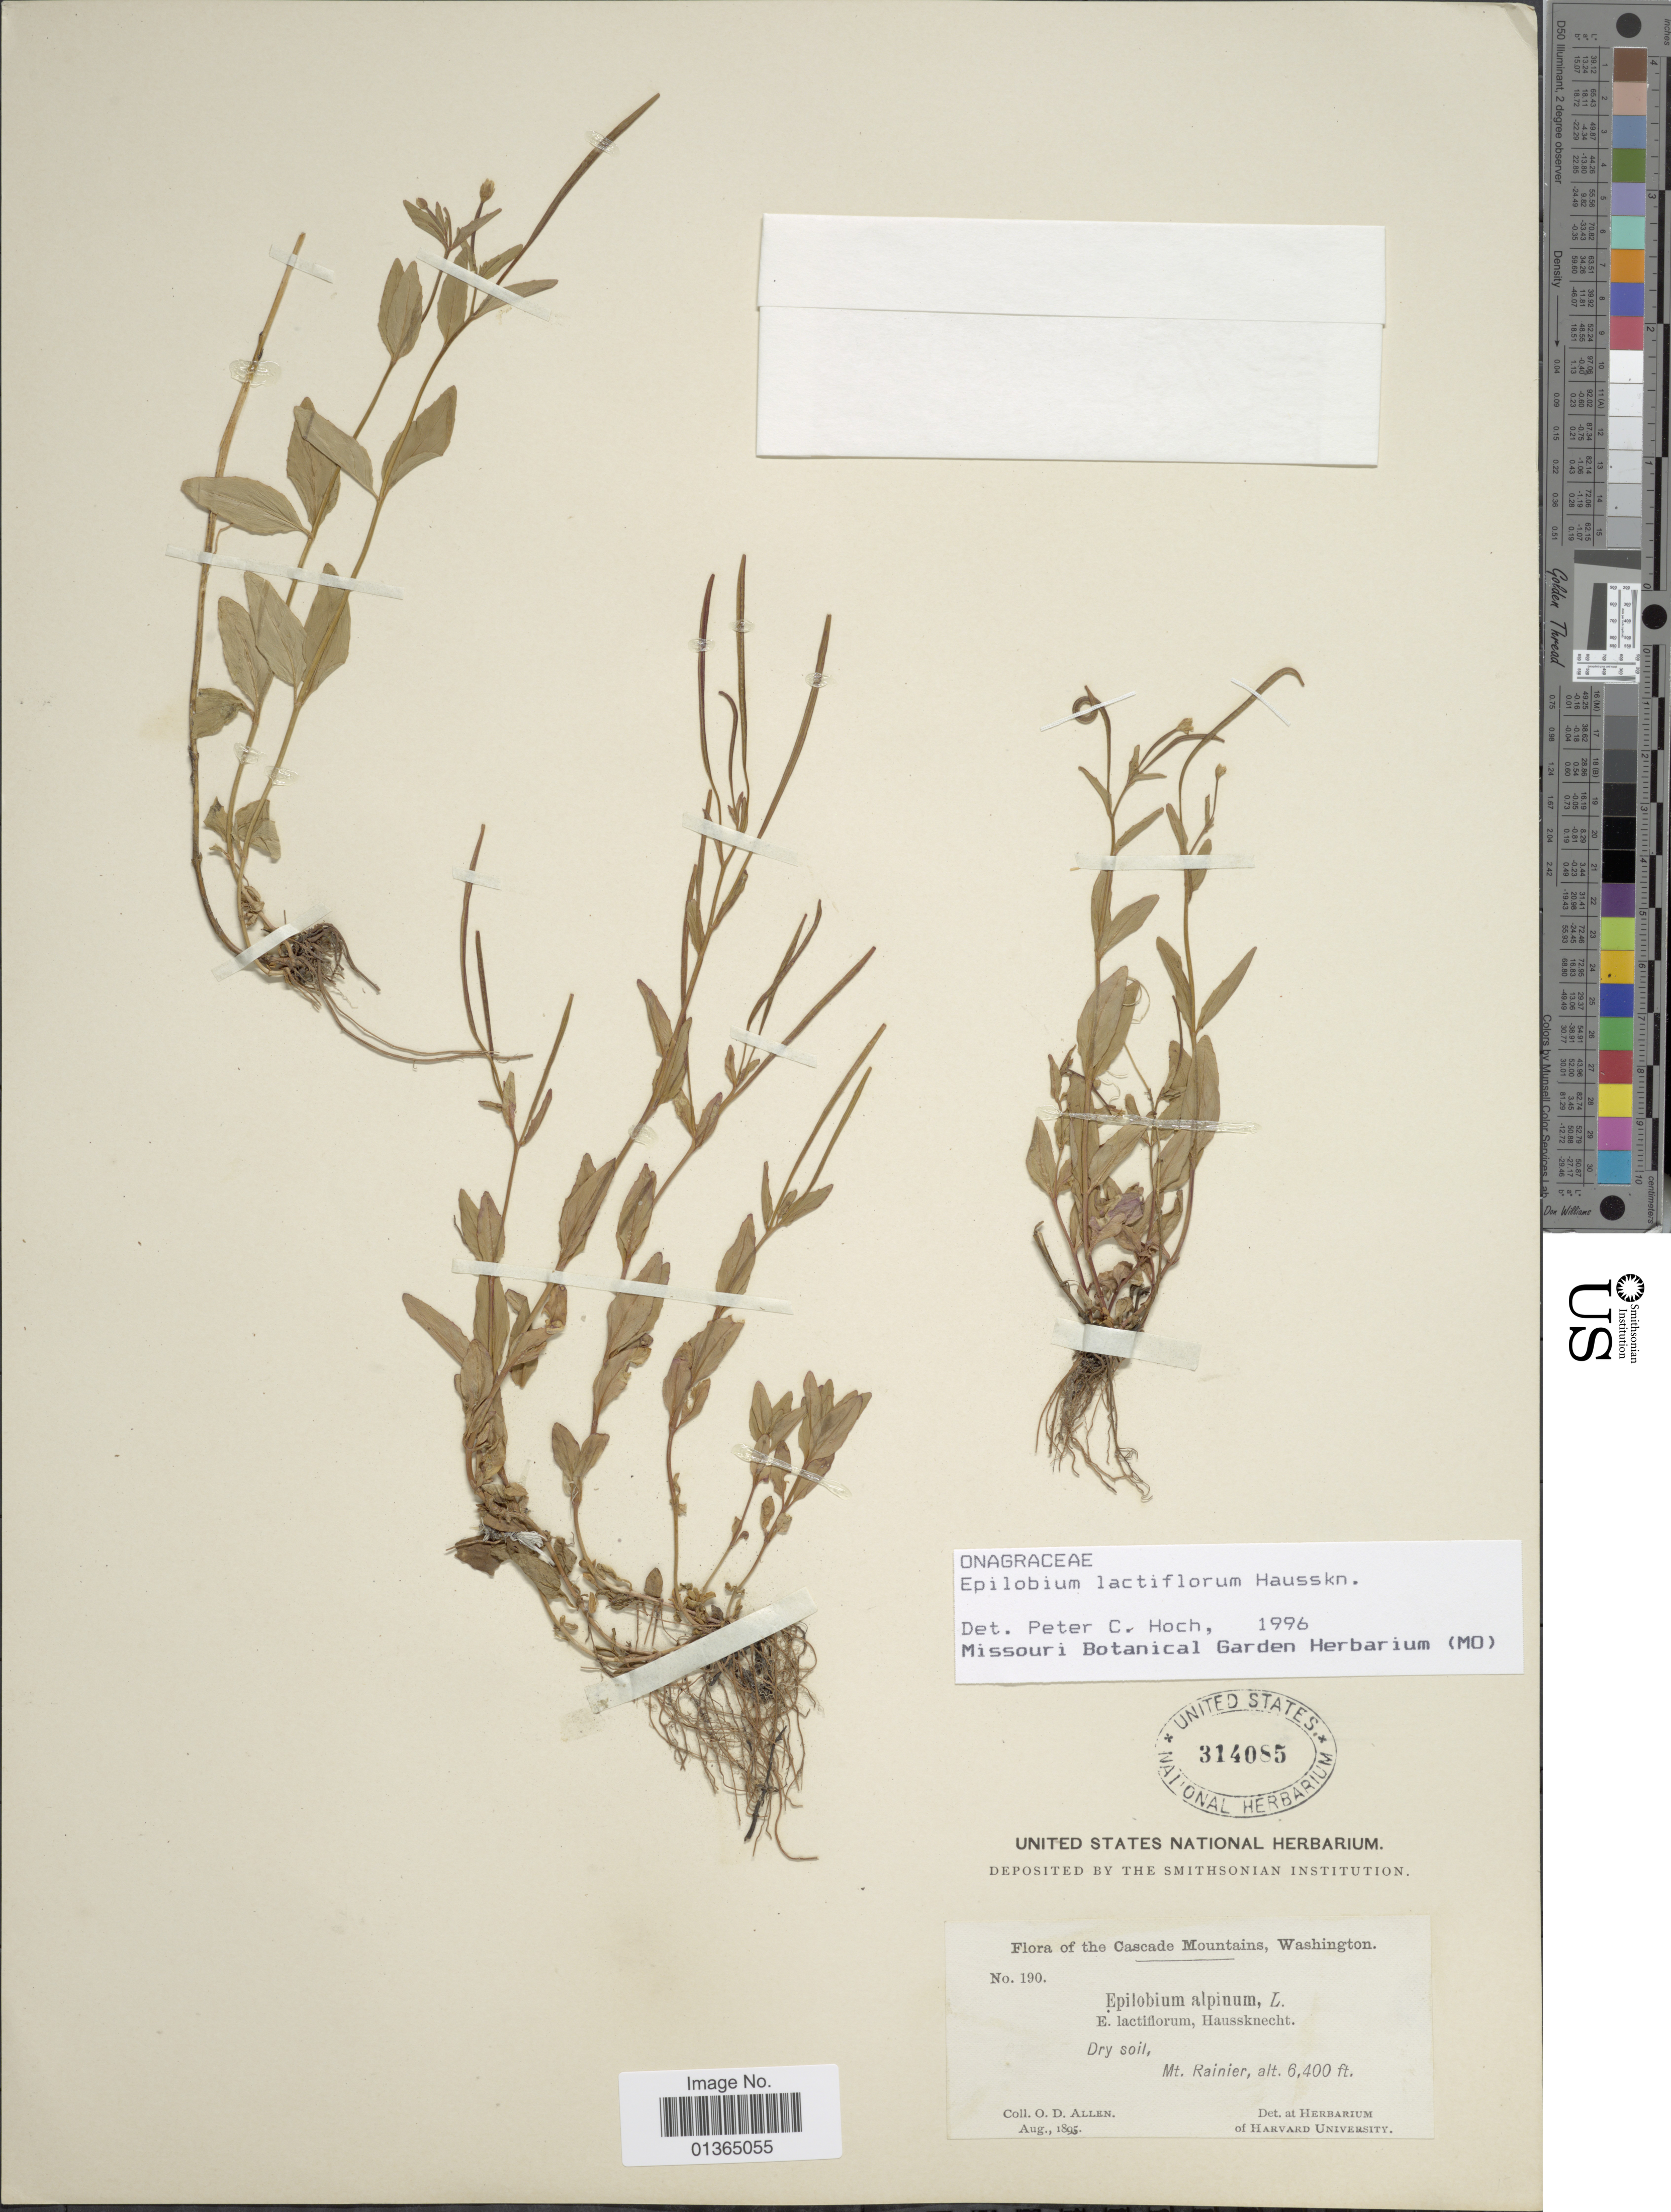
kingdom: Plantae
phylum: Tracheophyta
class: Magnoliopsida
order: Myrtales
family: Onagraceae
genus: Epilobium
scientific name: Epilobium lactiflorum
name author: Hausskn.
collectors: O. D. Allen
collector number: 190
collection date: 1895-08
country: United States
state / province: Washington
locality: Cascade Mountains. Mt. Rainier.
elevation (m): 1951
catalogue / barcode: US 314085